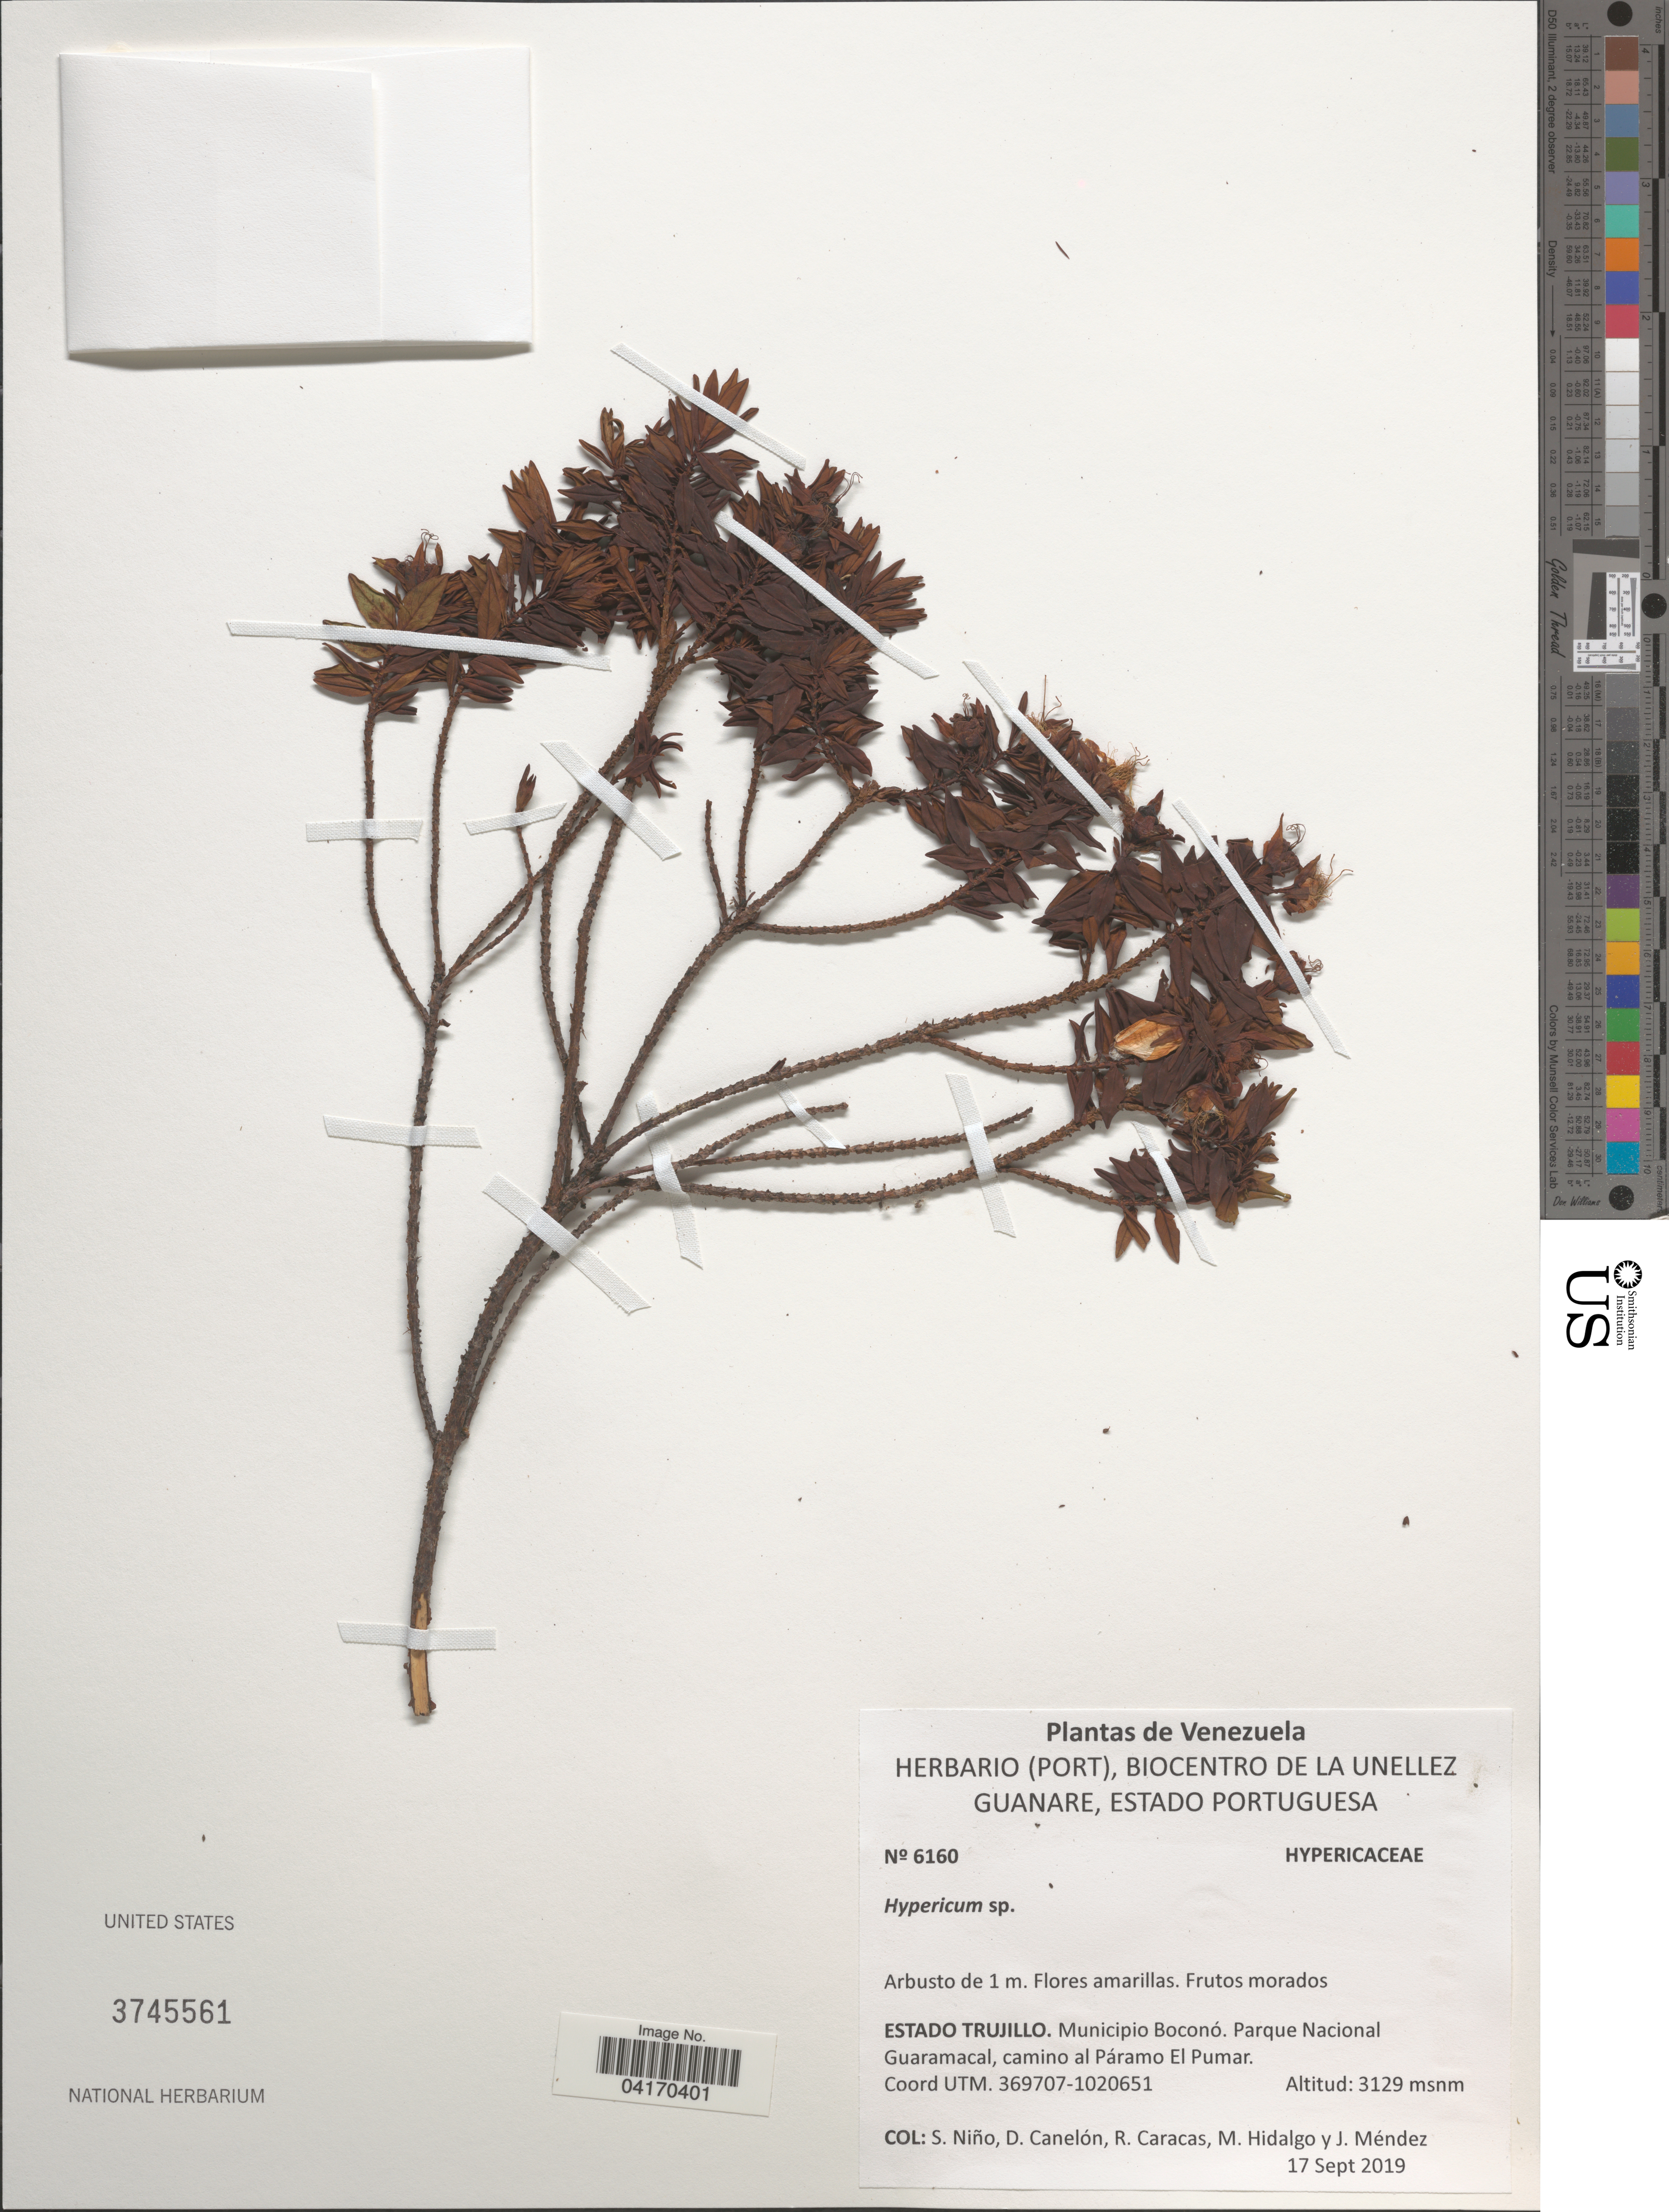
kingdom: Plantae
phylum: Tracheophyta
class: Magnoliopsida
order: Malpighiales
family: Hypericaceae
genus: Hypericum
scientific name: Hypericum sp.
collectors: S. M. Niño, D. Canelón, R. Caracas, M. Hidalgo & J. Mendez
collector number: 6160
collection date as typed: Transcribed d/m/y: 17/9/2019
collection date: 2019-09-17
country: Venezuela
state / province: Trujillo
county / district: Boconó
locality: Parque Nacional Guaramacal, camino al Páramo El Pumar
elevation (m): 3129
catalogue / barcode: US 3745561